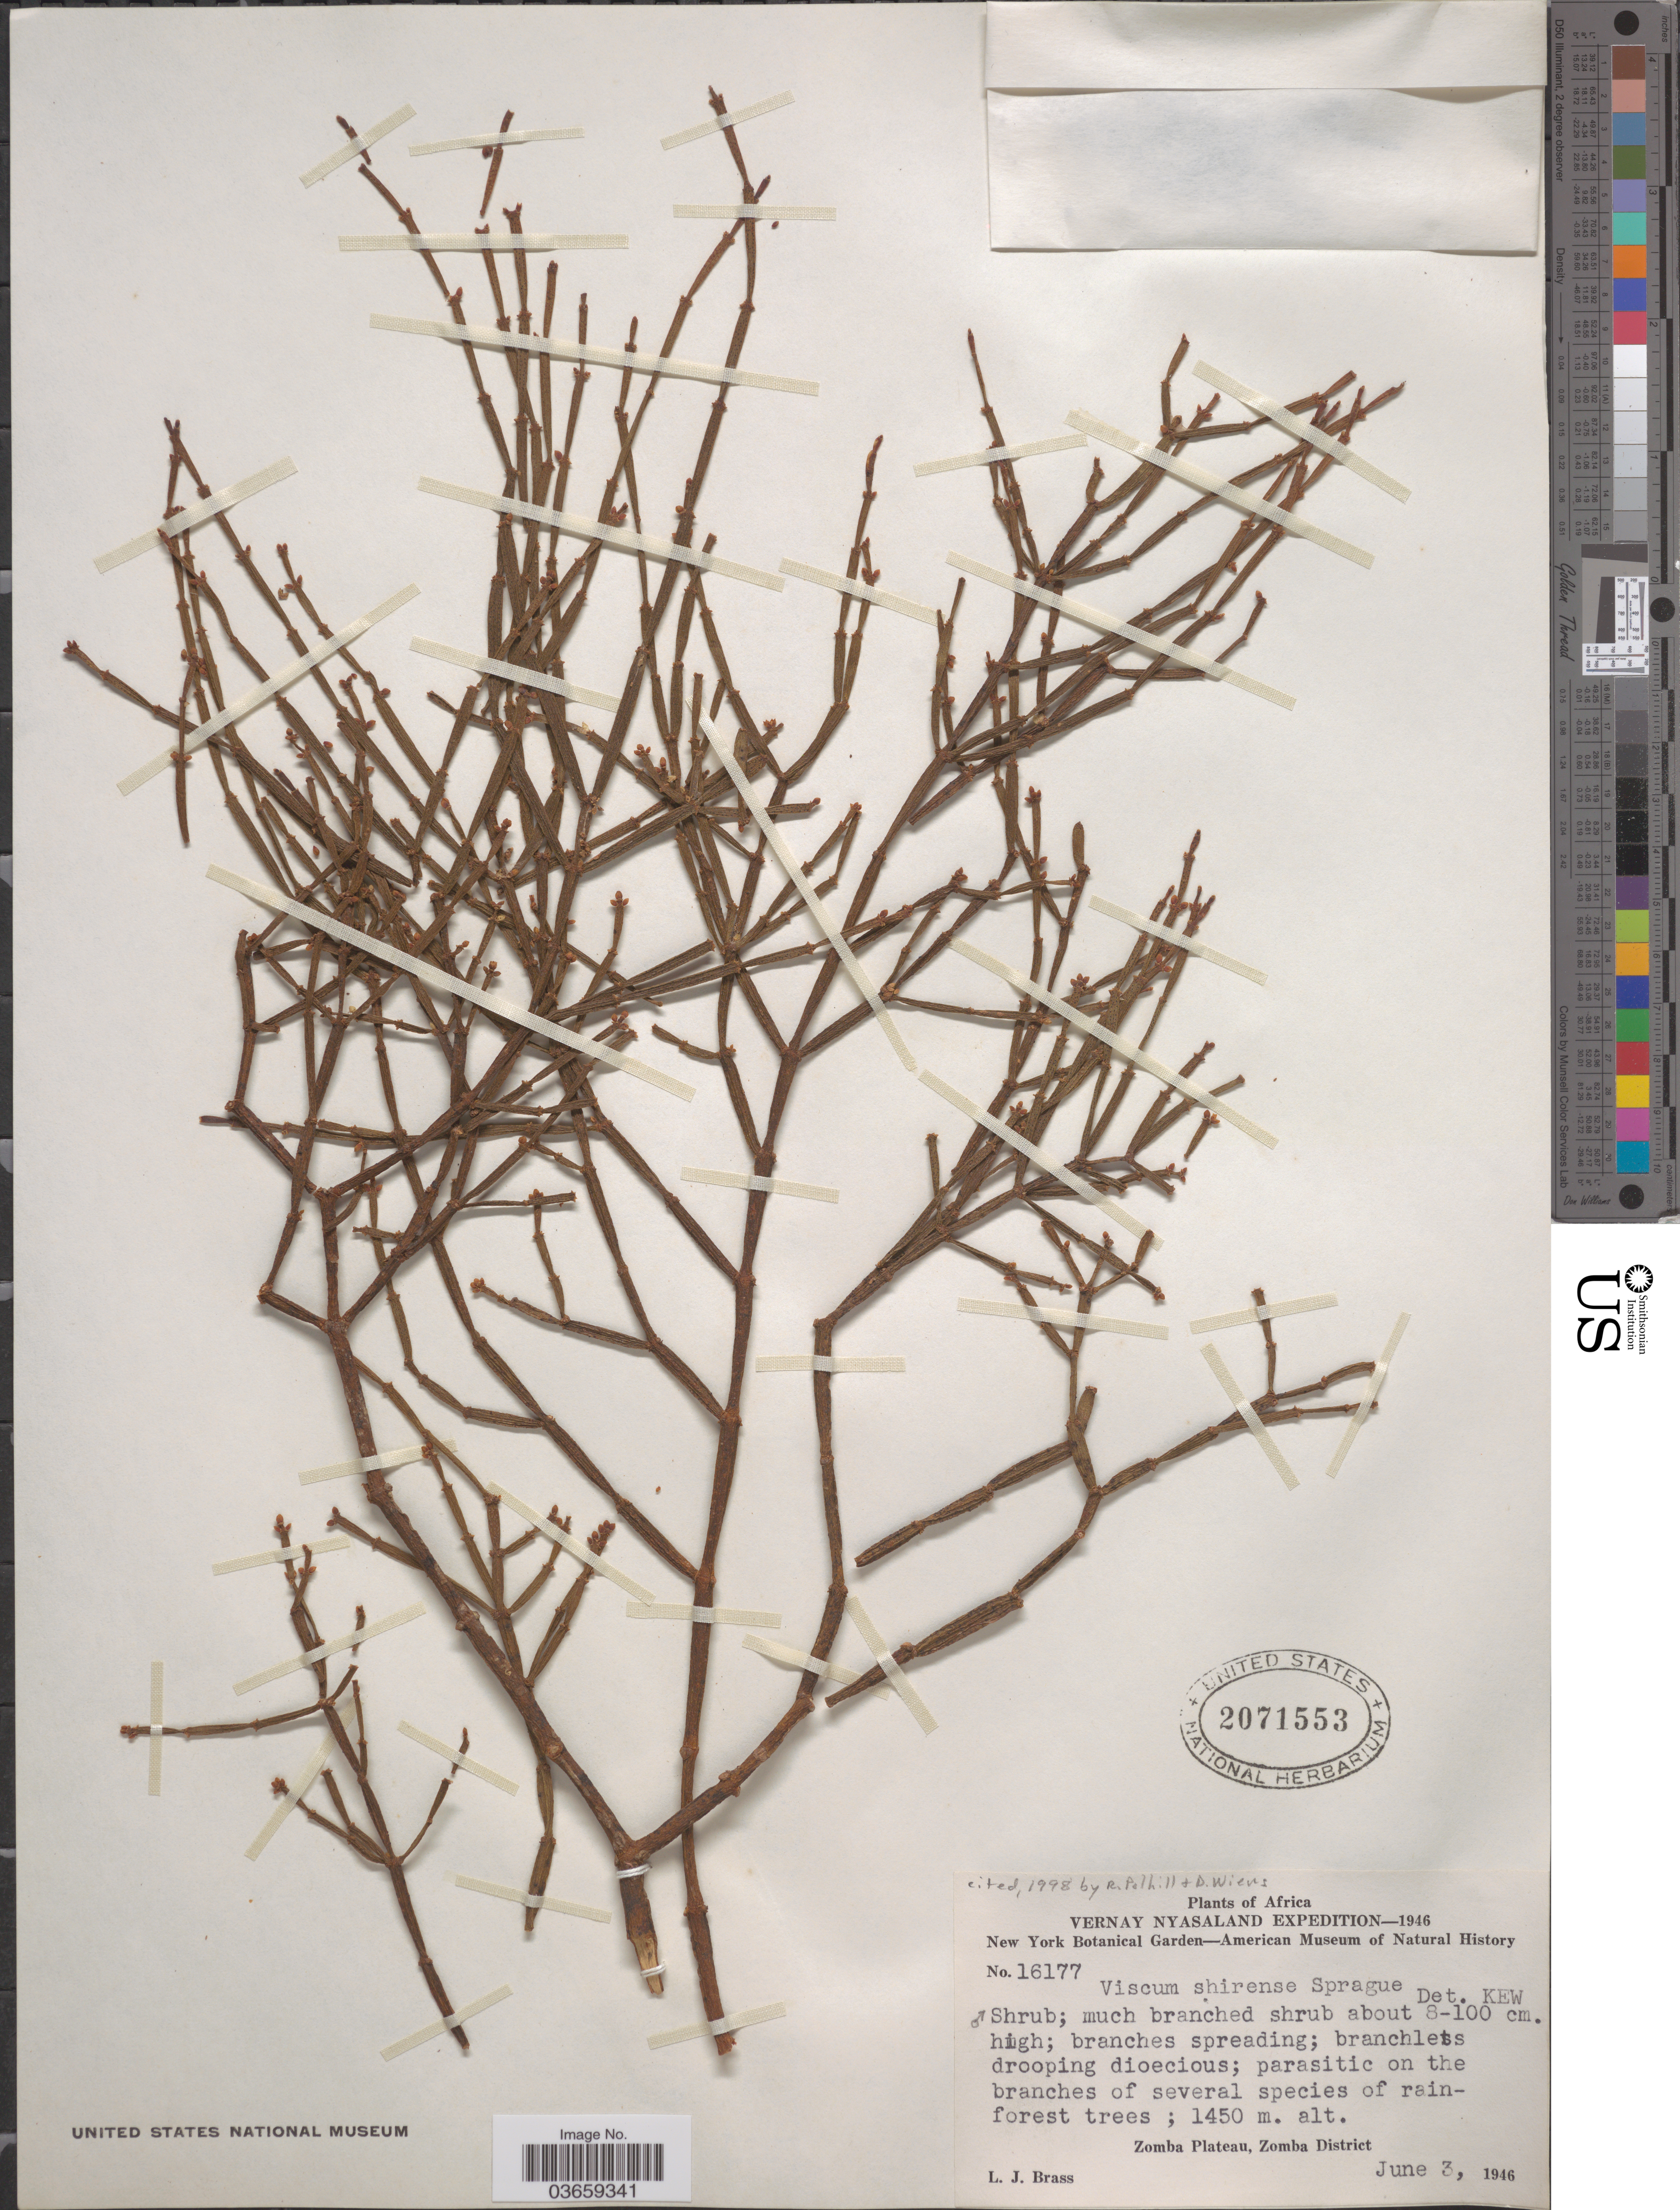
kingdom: Plantae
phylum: Tracheophyta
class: Magnoliopsida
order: Santalales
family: Viscaceae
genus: Viscum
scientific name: Viscum shirense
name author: Sprague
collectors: L. J. Brass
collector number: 16177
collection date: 1946-06-03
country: Malawi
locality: Vernay Nyasaland. Zomba Plateau, Zomba District.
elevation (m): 1450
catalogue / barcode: US 2071553